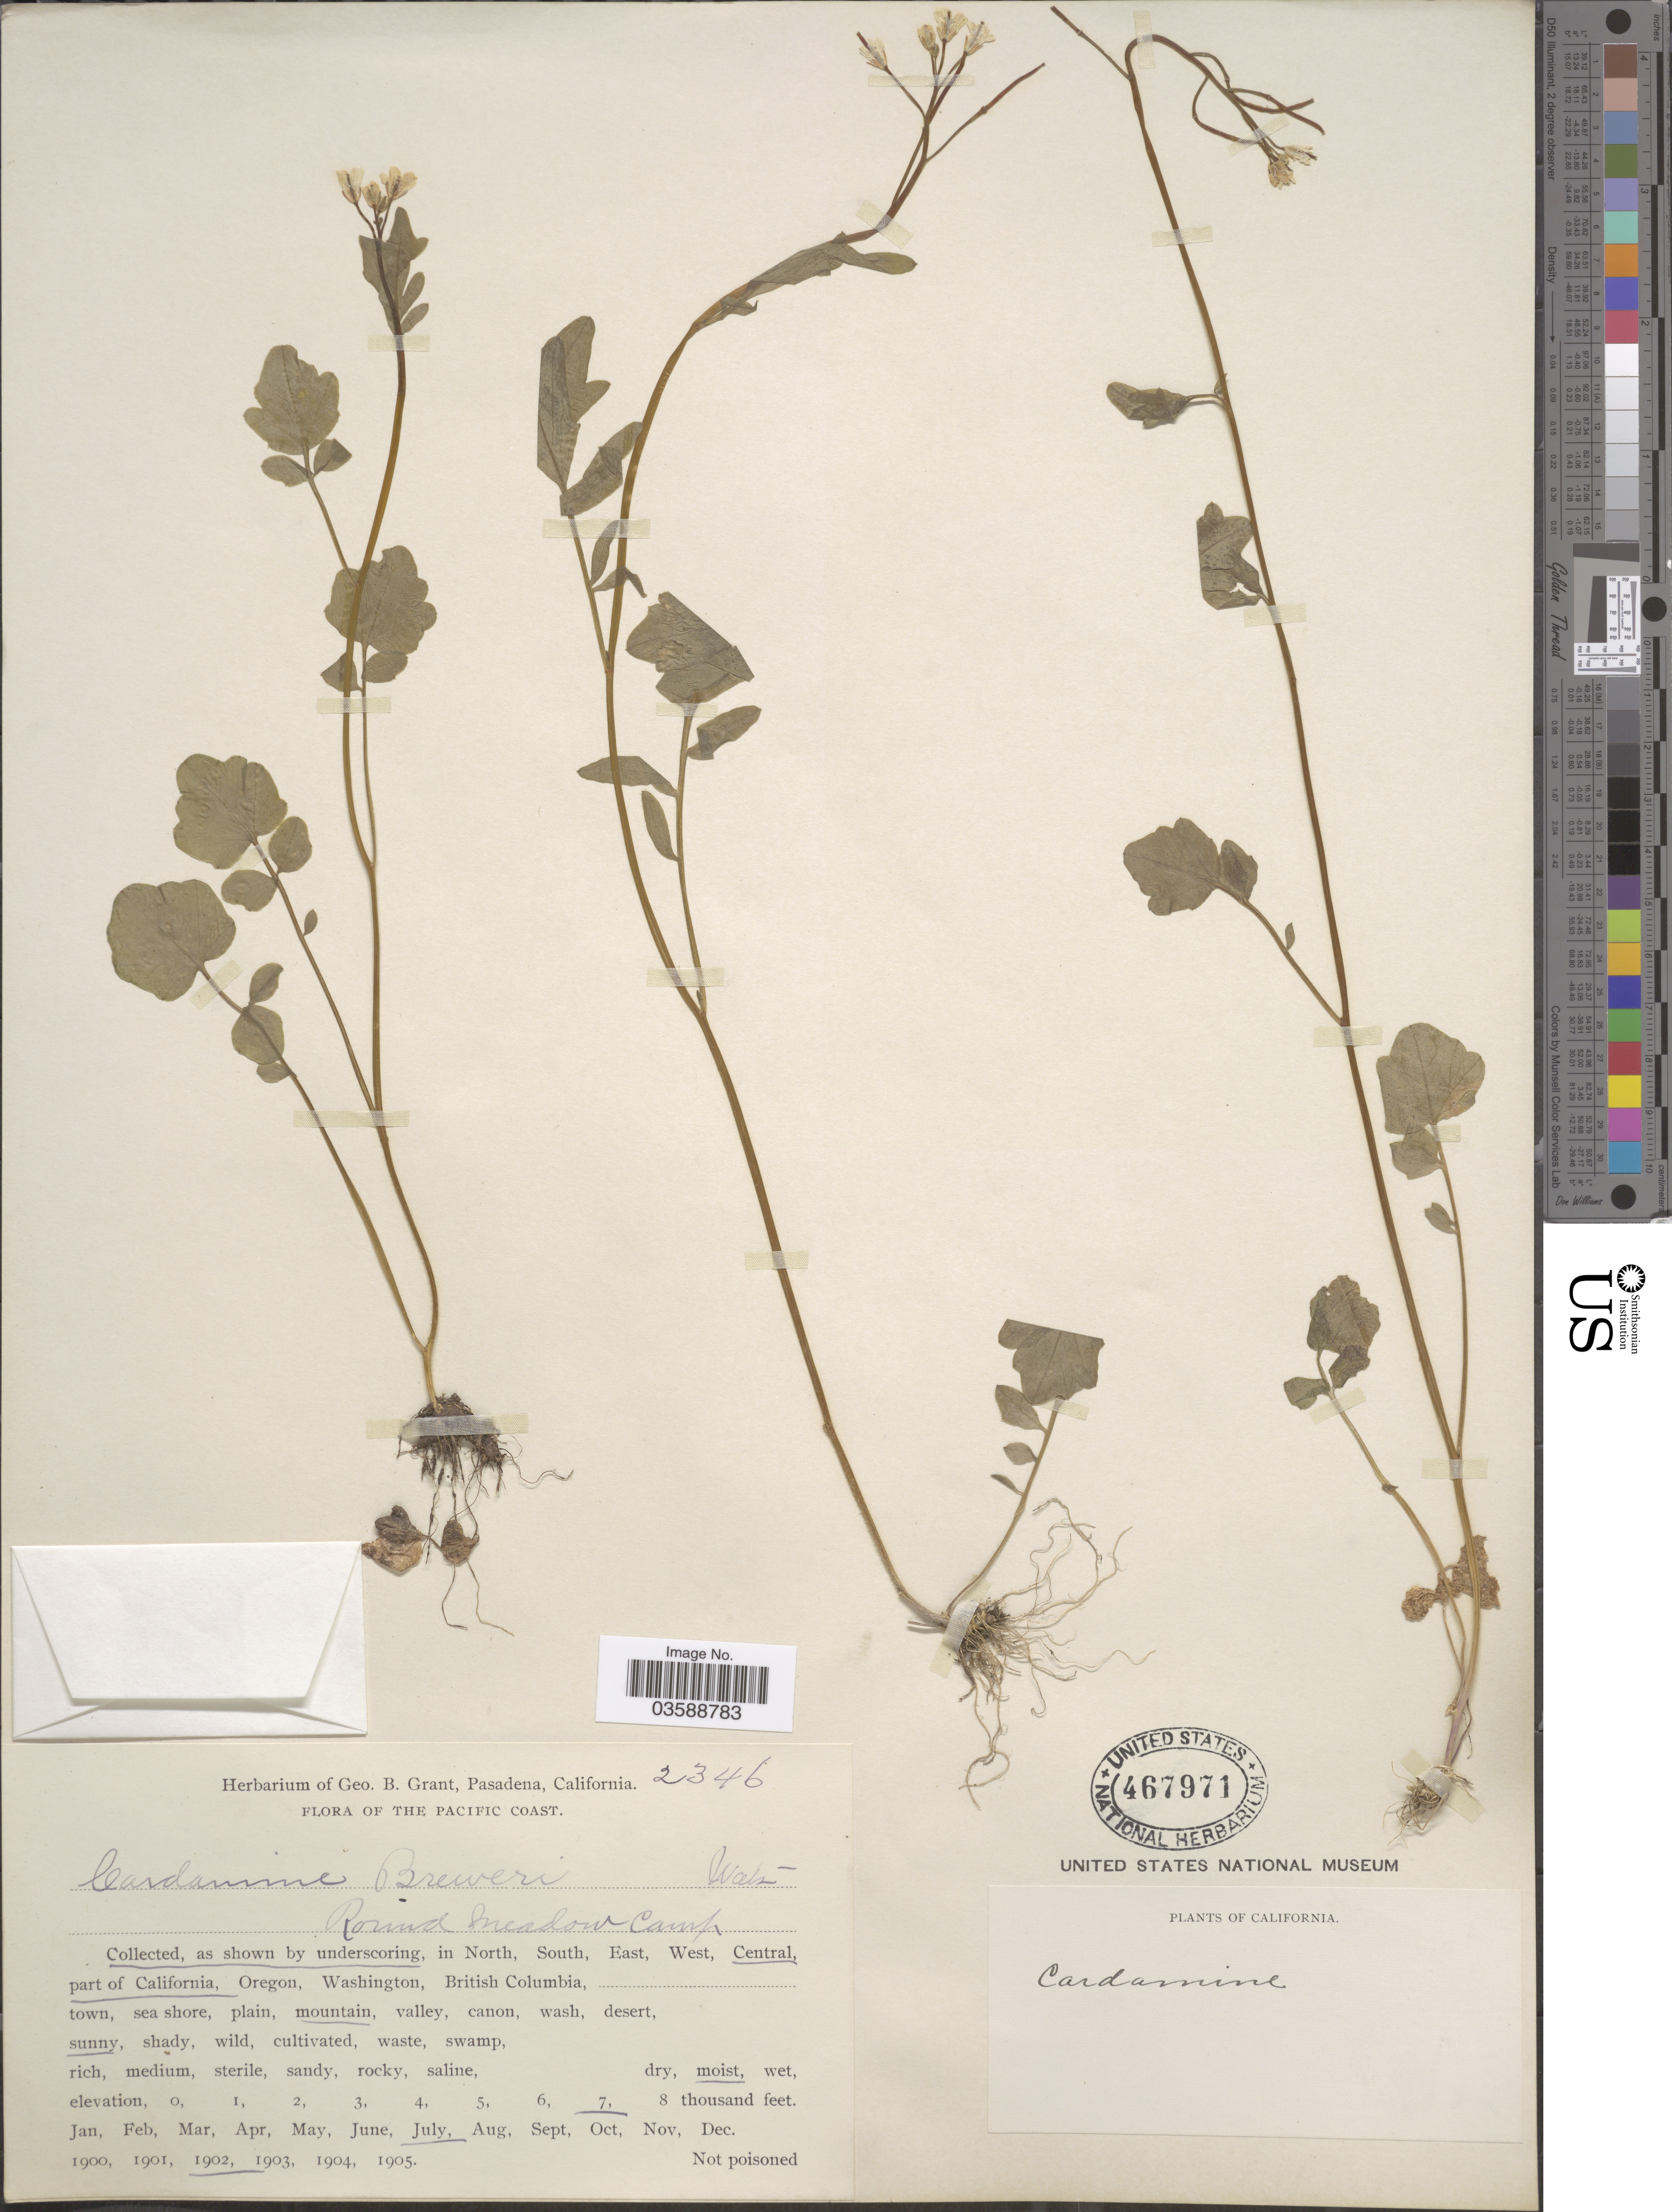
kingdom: Plantae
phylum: Tracheophyta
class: Magnoliopsida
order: Brassicales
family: Brassicaceae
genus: Cardamine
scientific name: Cardamine breweri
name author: S. Watson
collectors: ex herb. Geo. B. Grant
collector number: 2346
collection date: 1902-07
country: United States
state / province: California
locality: Pacific Coast. Central part of Califiornia.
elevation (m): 2134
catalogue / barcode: US 467971